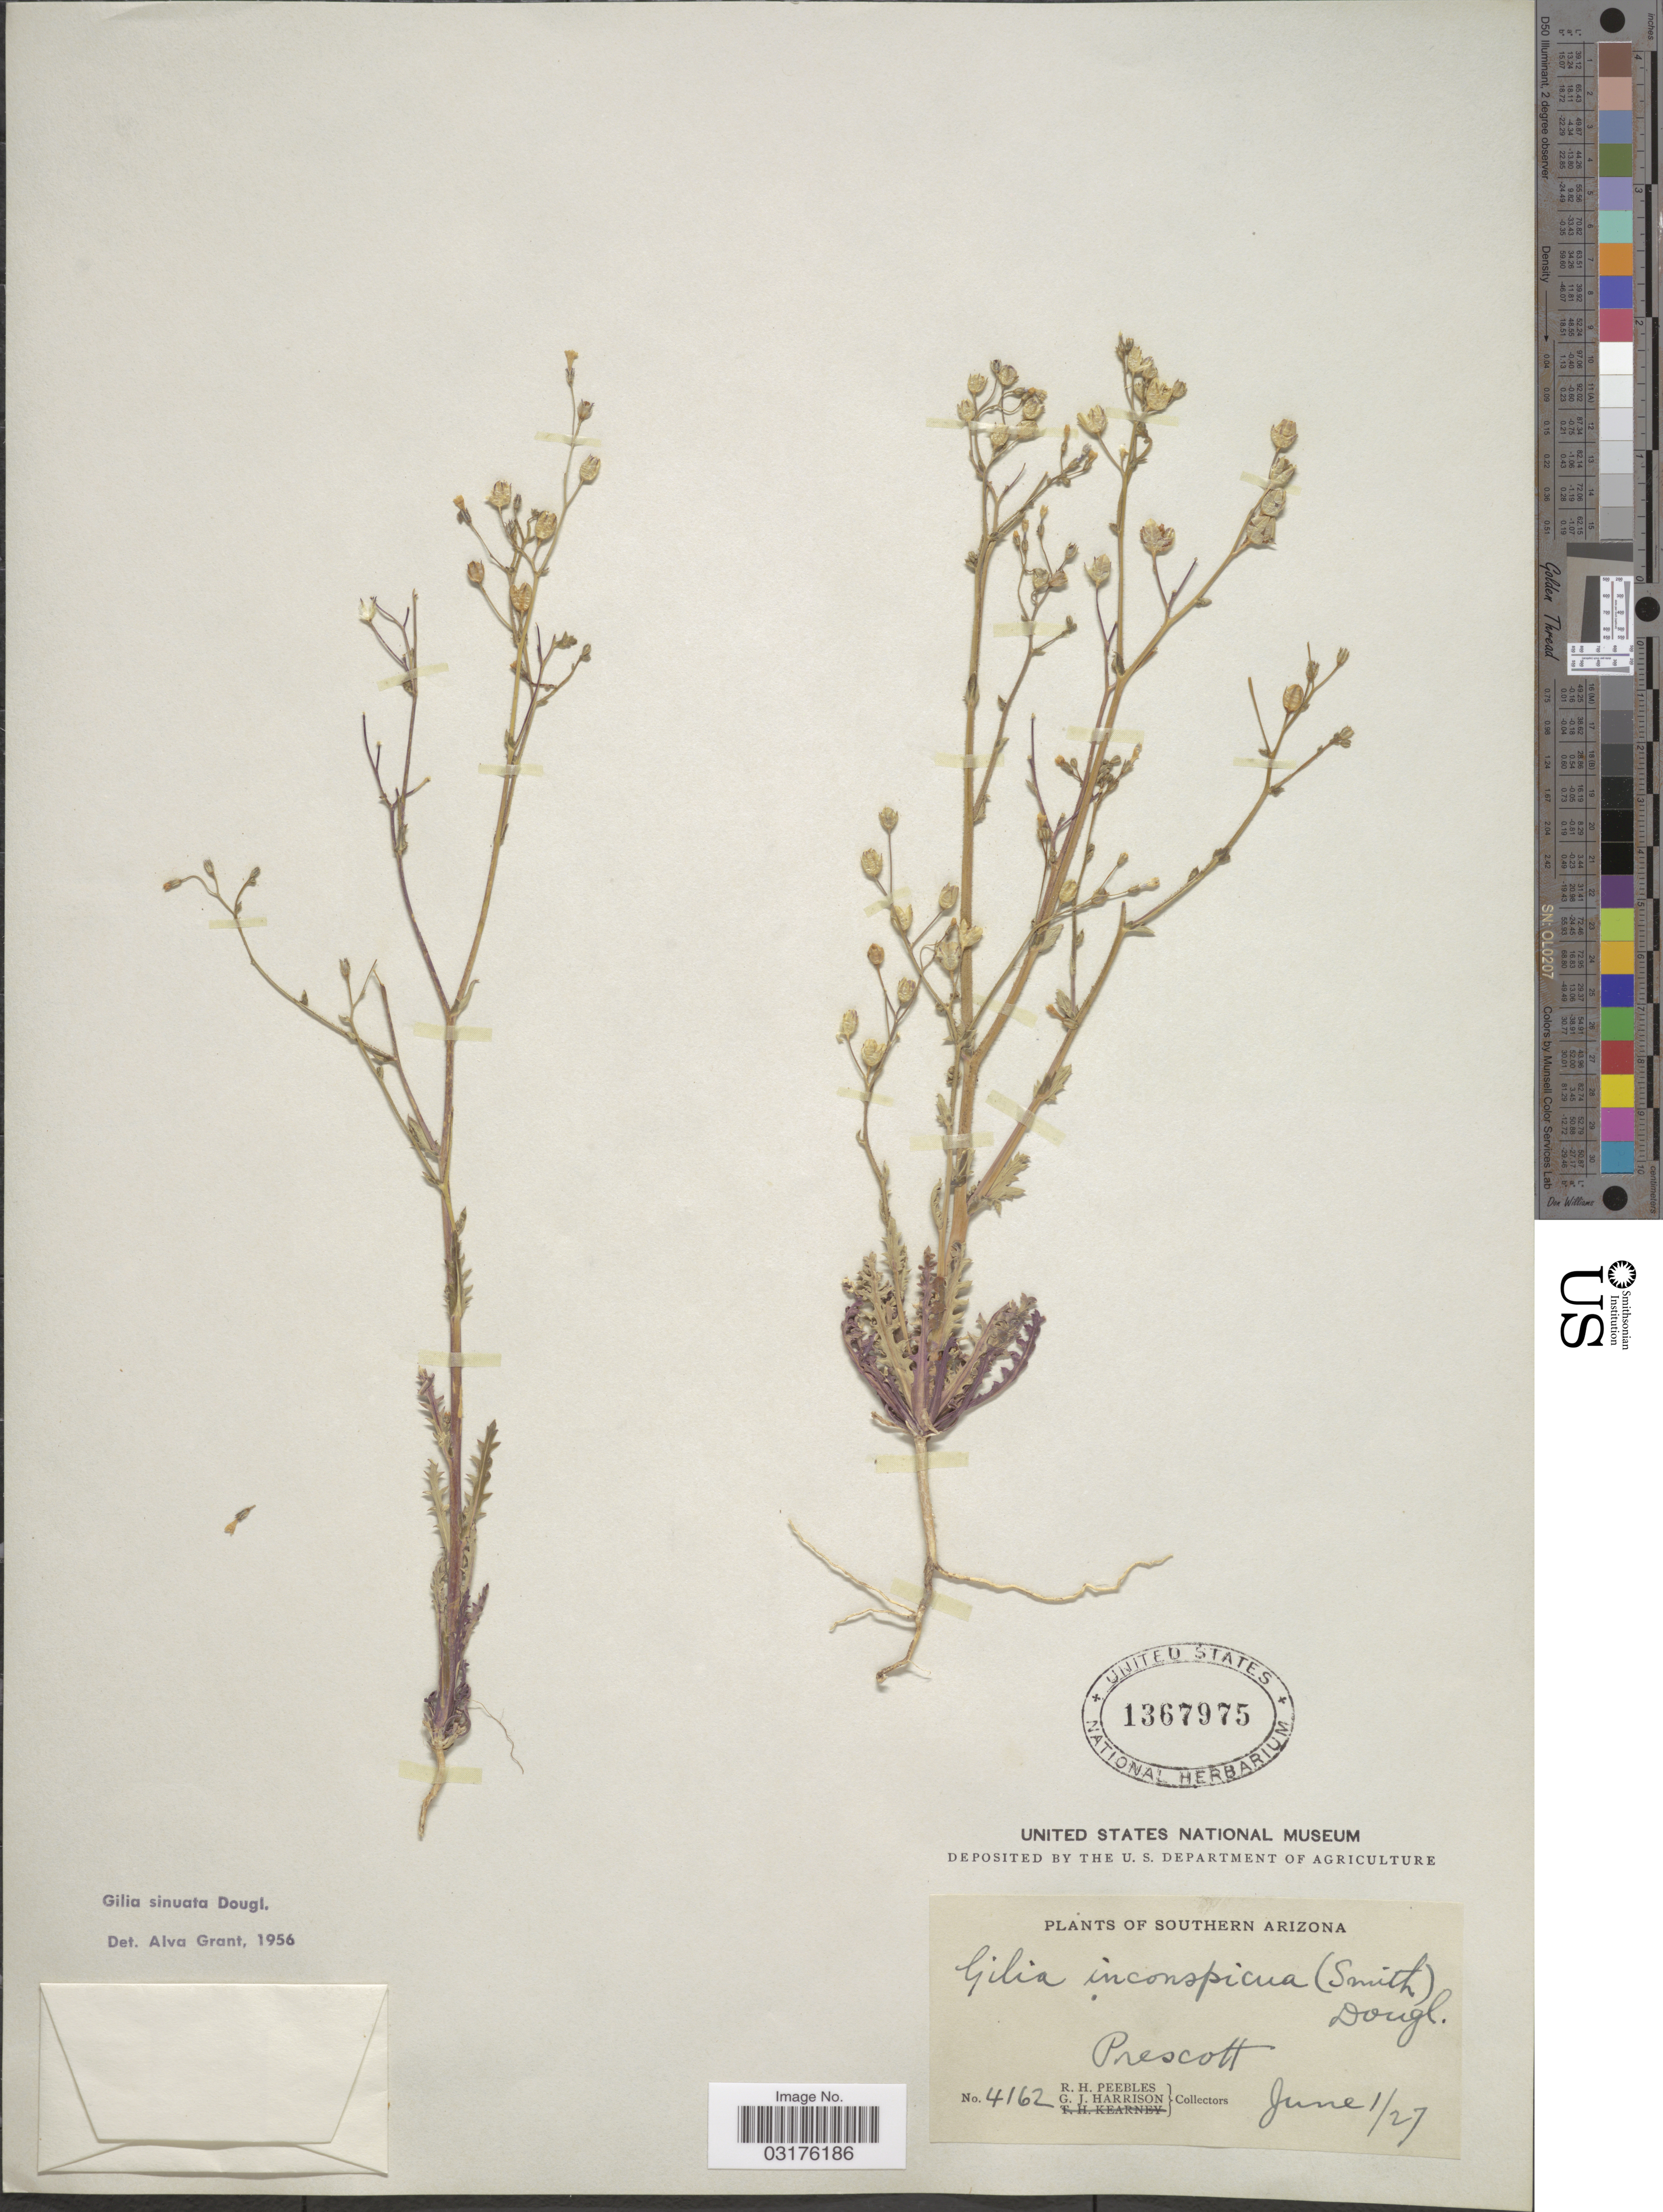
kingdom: Plantae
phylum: Tracheophyta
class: Magnoliopsida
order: Ericales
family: Polemoniaceae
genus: Gilia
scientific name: Gilia sinuata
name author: Douglas ex Benth.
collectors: R. H. Peebles & G. J. Harrison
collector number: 4162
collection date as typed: Transcribed d/m/y: 1/6/27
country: United States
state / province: Arizona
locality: Southern Arizona, Prescott.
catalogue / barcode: US 1367975